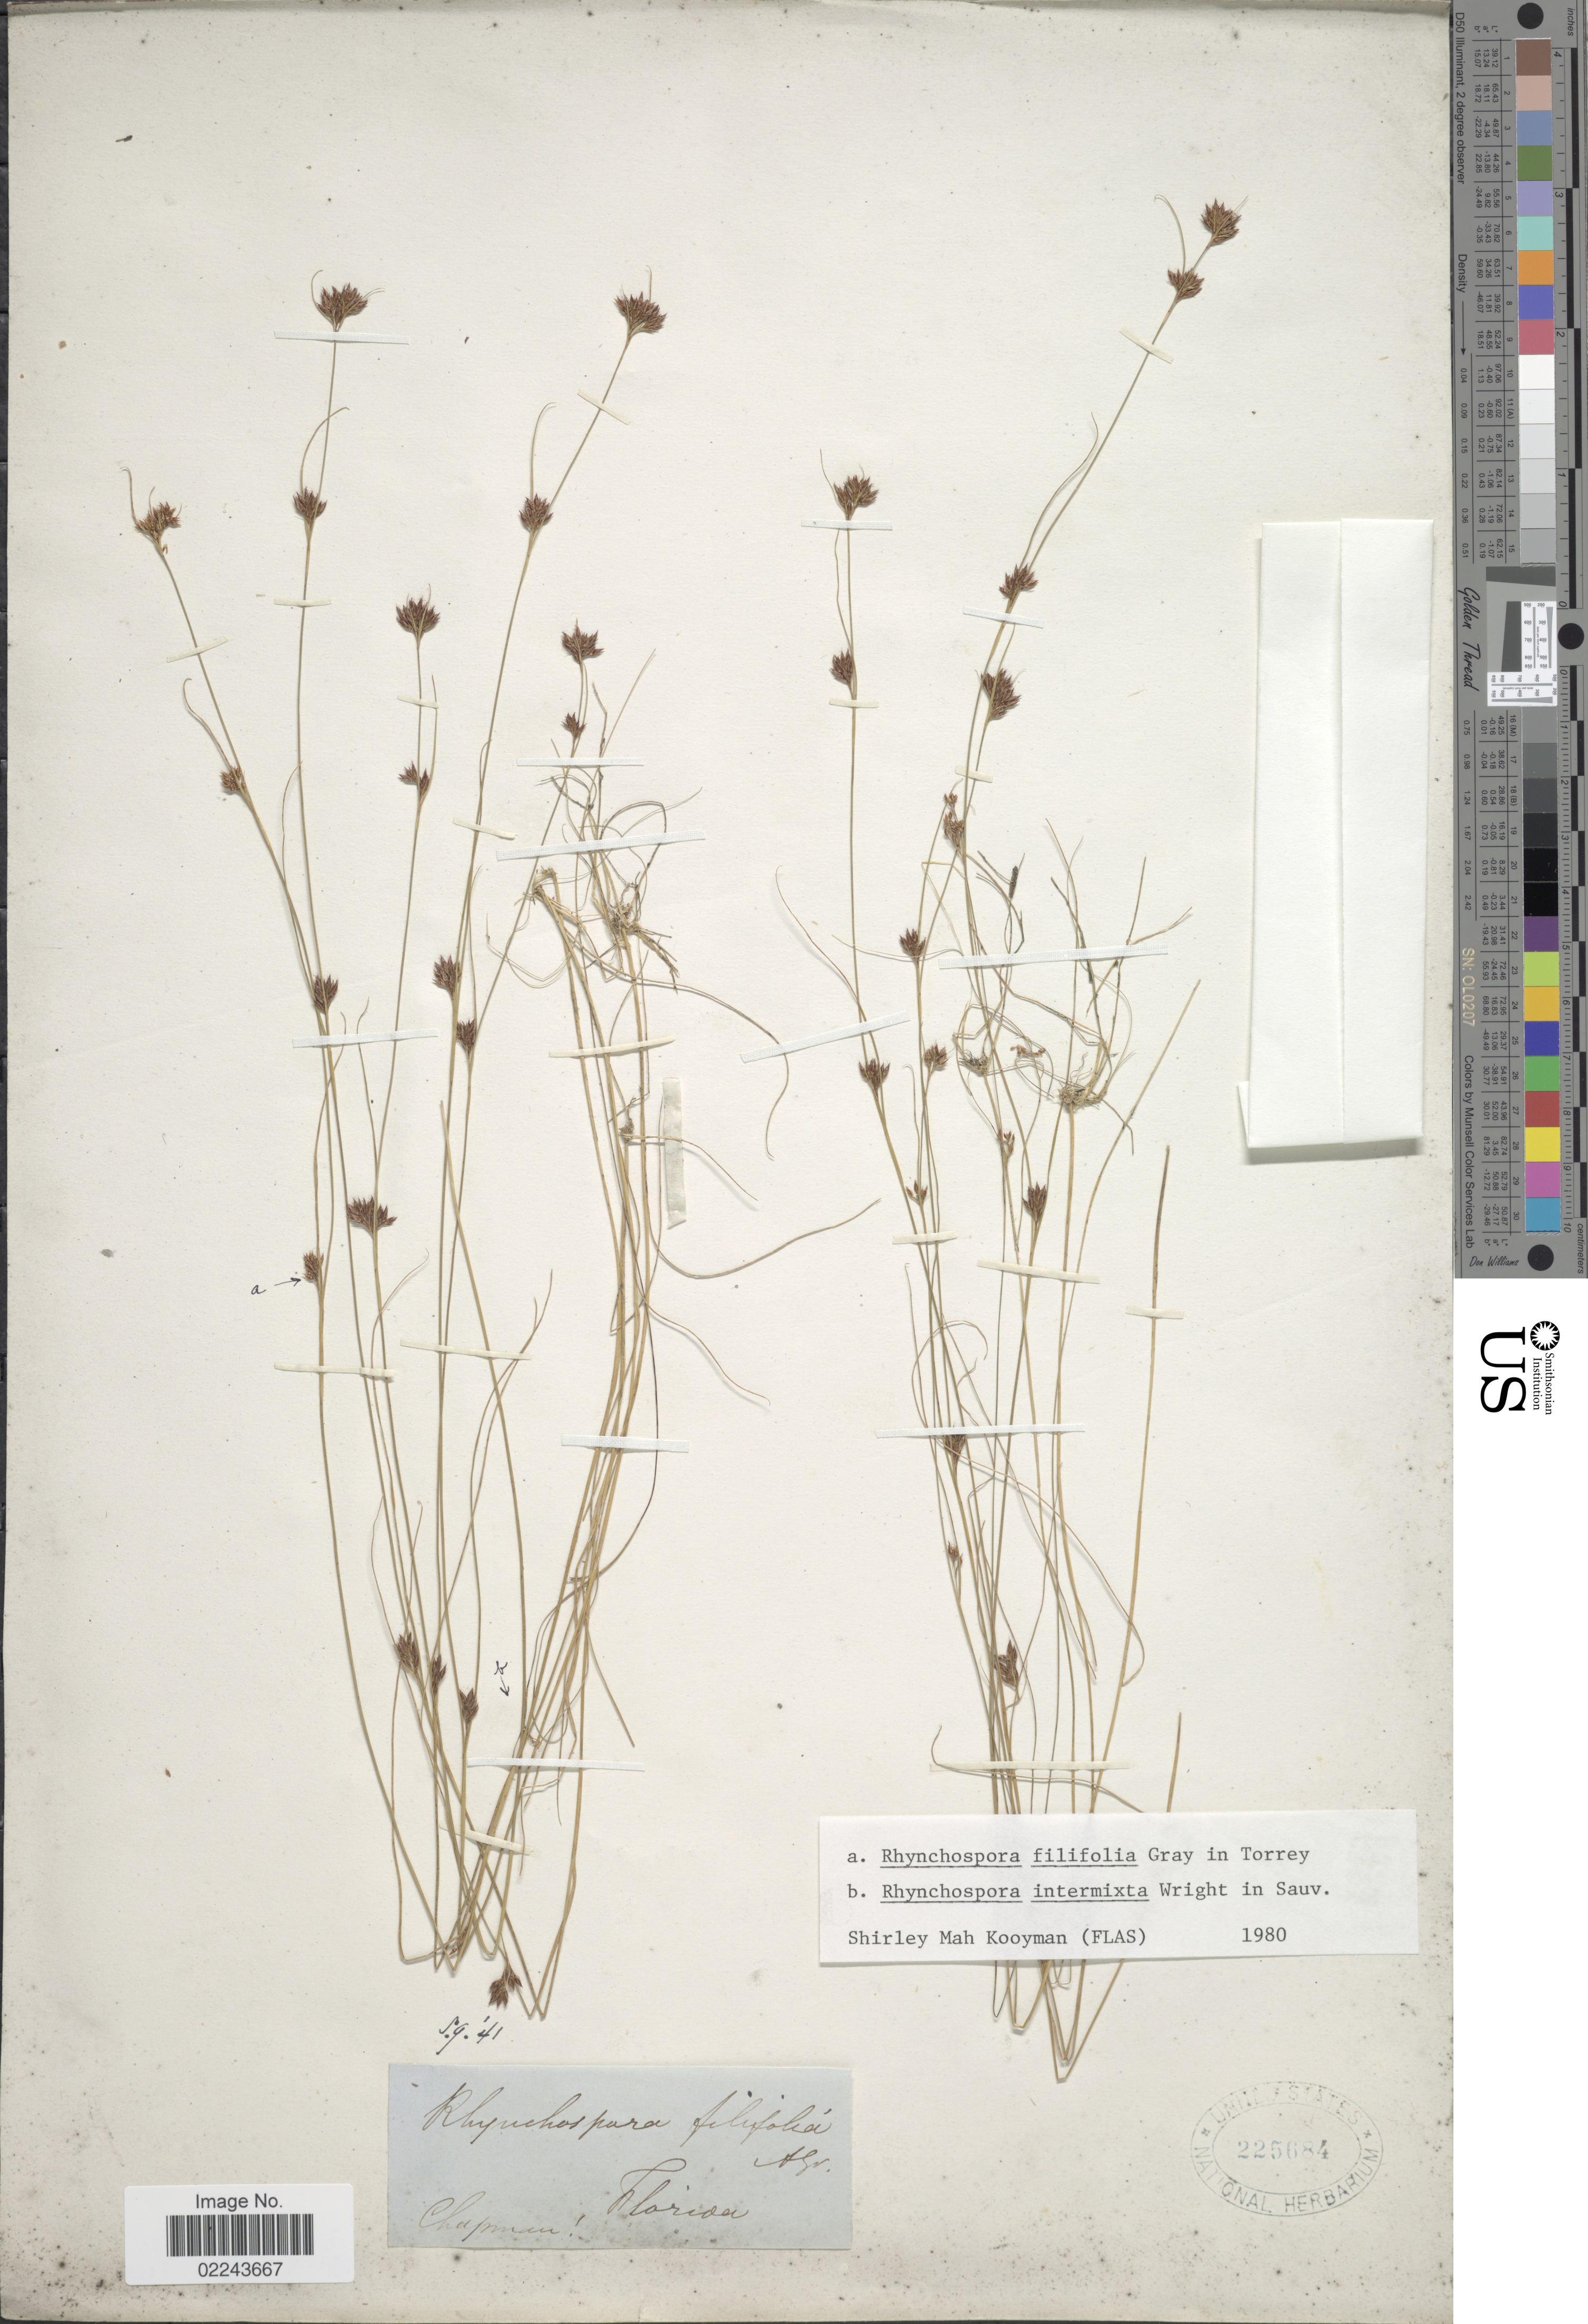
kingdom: Plantae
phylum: Tracheophyta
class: Liliopsida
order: Poales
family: Cyperaceae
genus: Rhynchospora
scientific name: Rhynchospora filifolia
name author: A. Gray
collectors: A. Chapman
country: United States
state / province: Florida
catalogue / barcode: US 225684